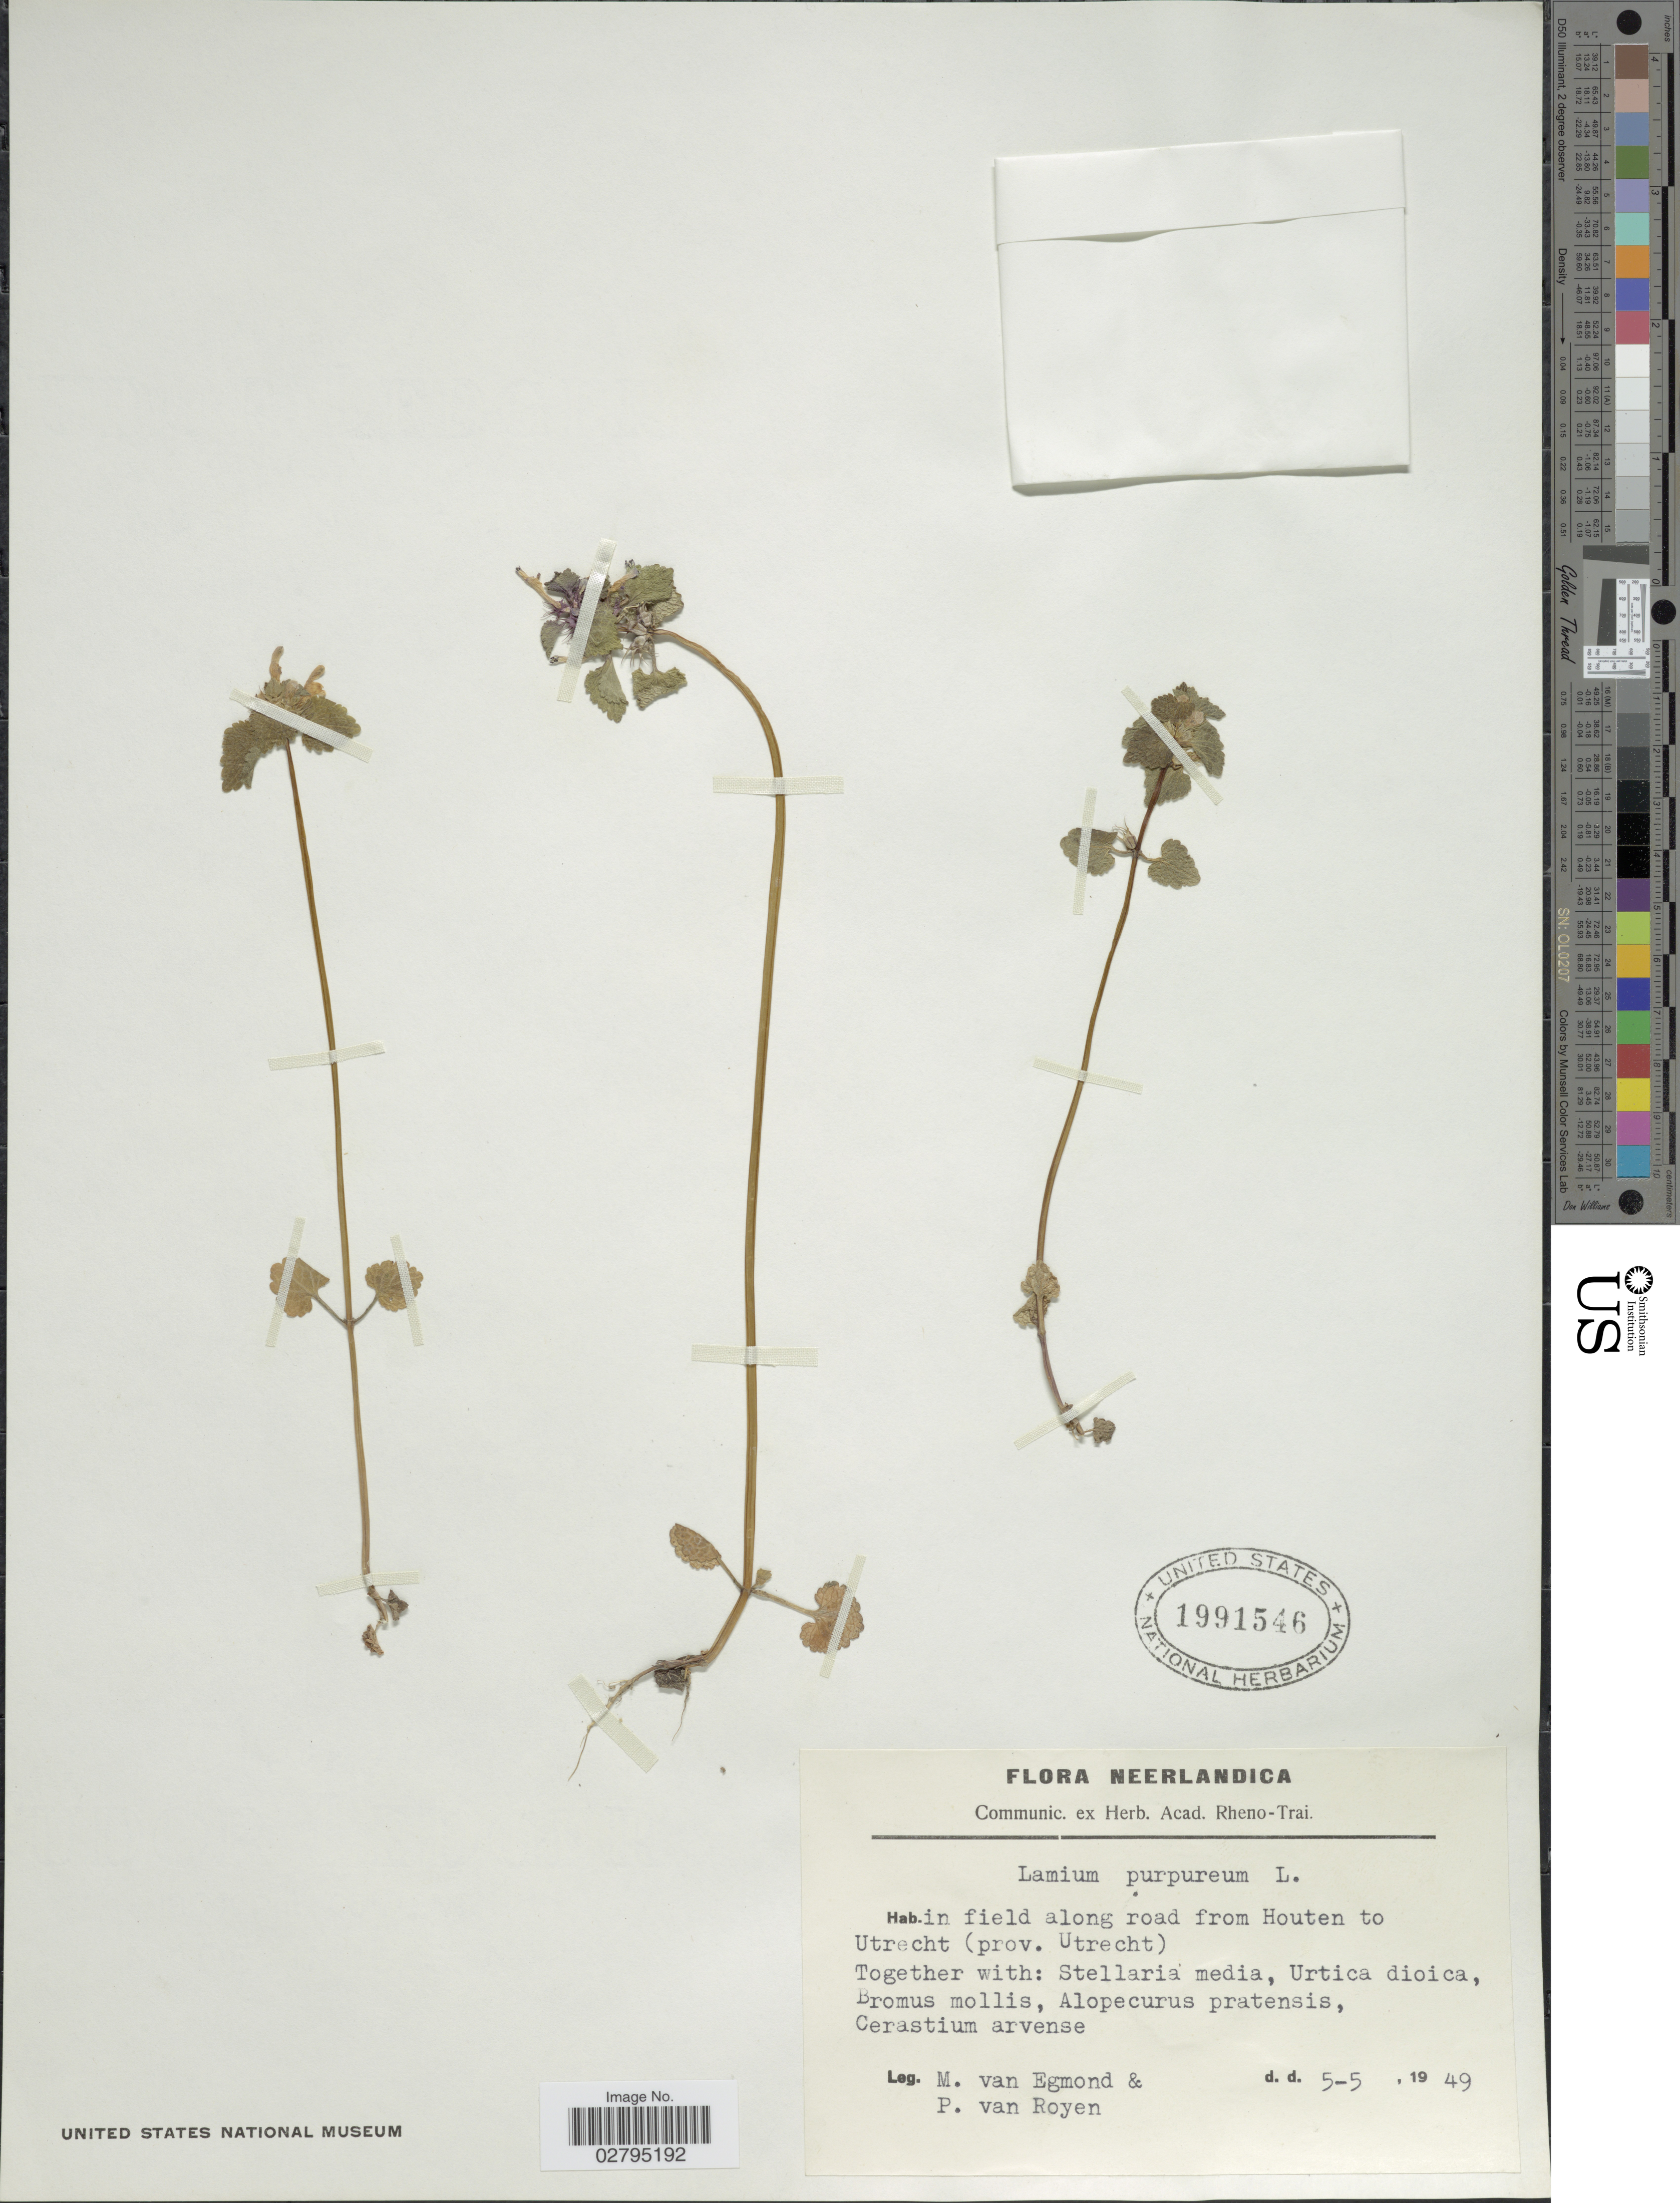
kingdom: Plantae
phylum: Tracheophyta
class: Magnoliopsida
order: Lamiales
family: Lamiaceae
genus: Lamium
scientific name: Lamium purpureum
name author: L.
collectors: M. Van Egmond & P. van Royen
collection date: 1949-05-05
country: Netherlands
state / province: Utrecht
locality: Neerlandica, in field along road from Houten to Utrecht (prov. Utrecht).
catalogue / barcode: US 1991546